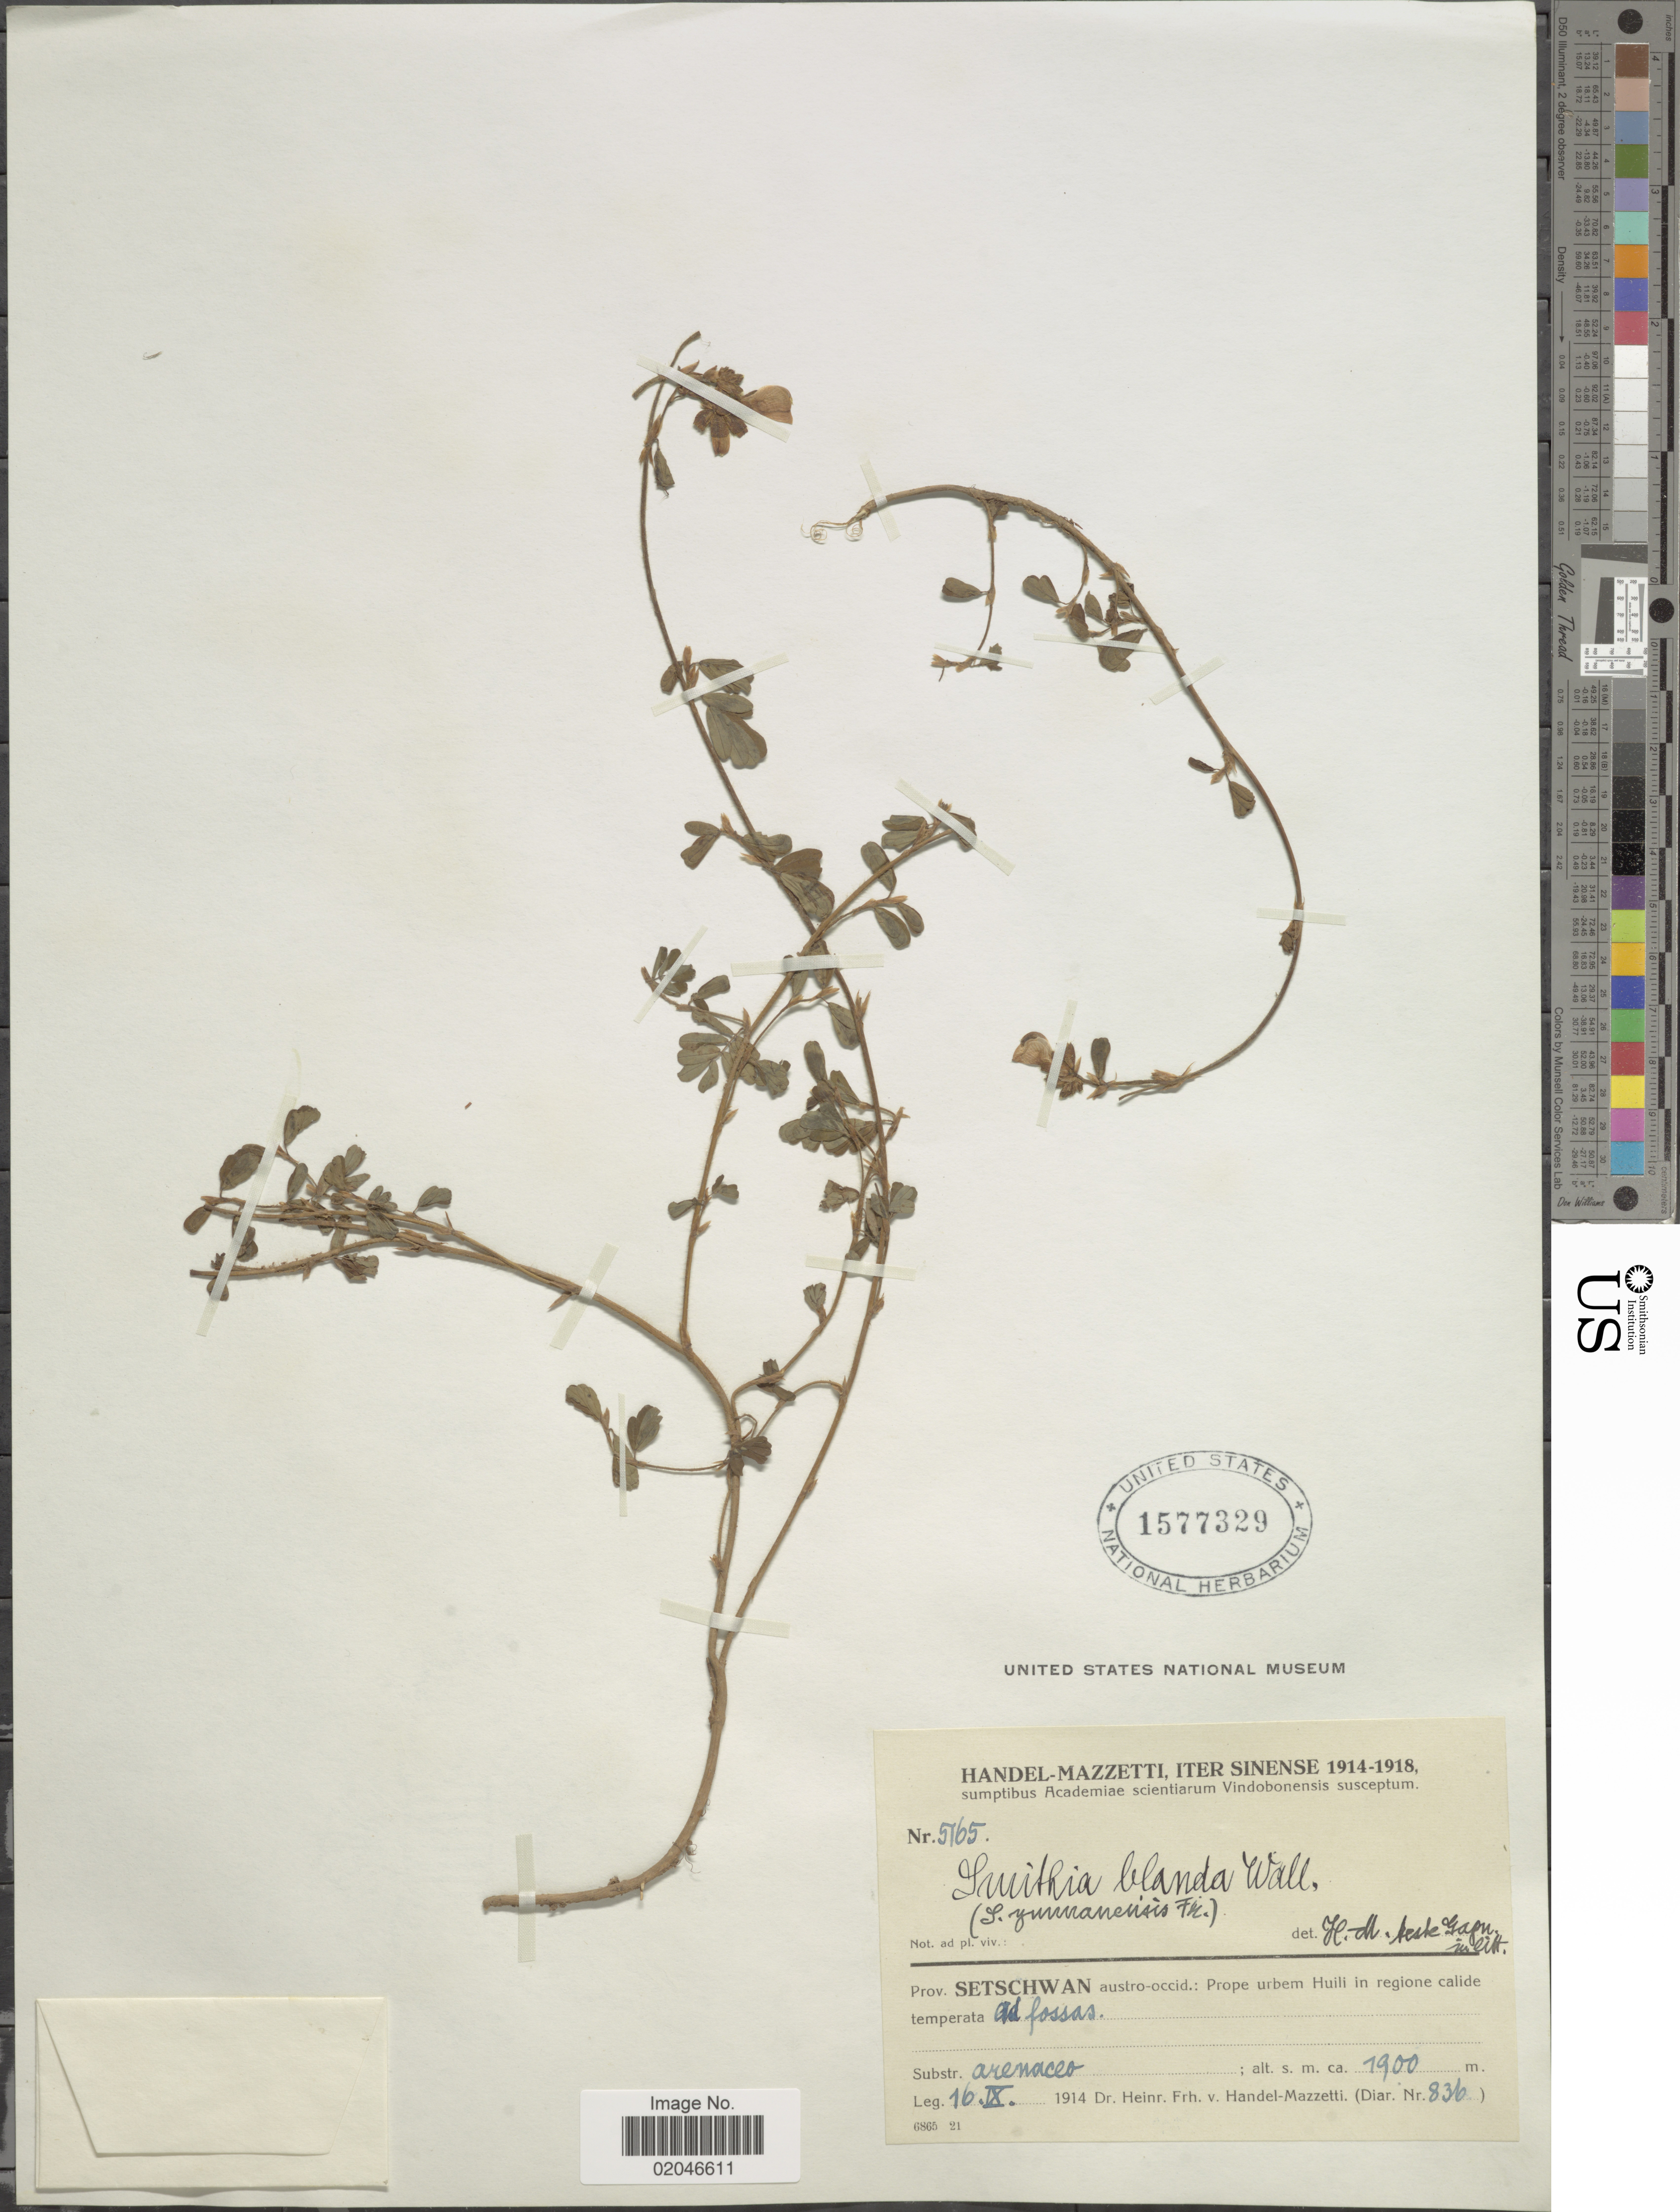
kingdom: Plantae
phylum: Tracheophyta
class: Magnoliopsida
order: Fabales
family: Fabaceae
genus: Smithia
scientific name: Smithia blanda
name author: Wall.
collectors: H. Handel-Mazzetti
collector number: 5165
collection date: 1914-09-16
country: China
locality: Prov. Setschwan austro-occid: Prope urbem Huili in regione calide temperata ad fossas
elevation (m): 1900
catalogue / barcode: US 1577329